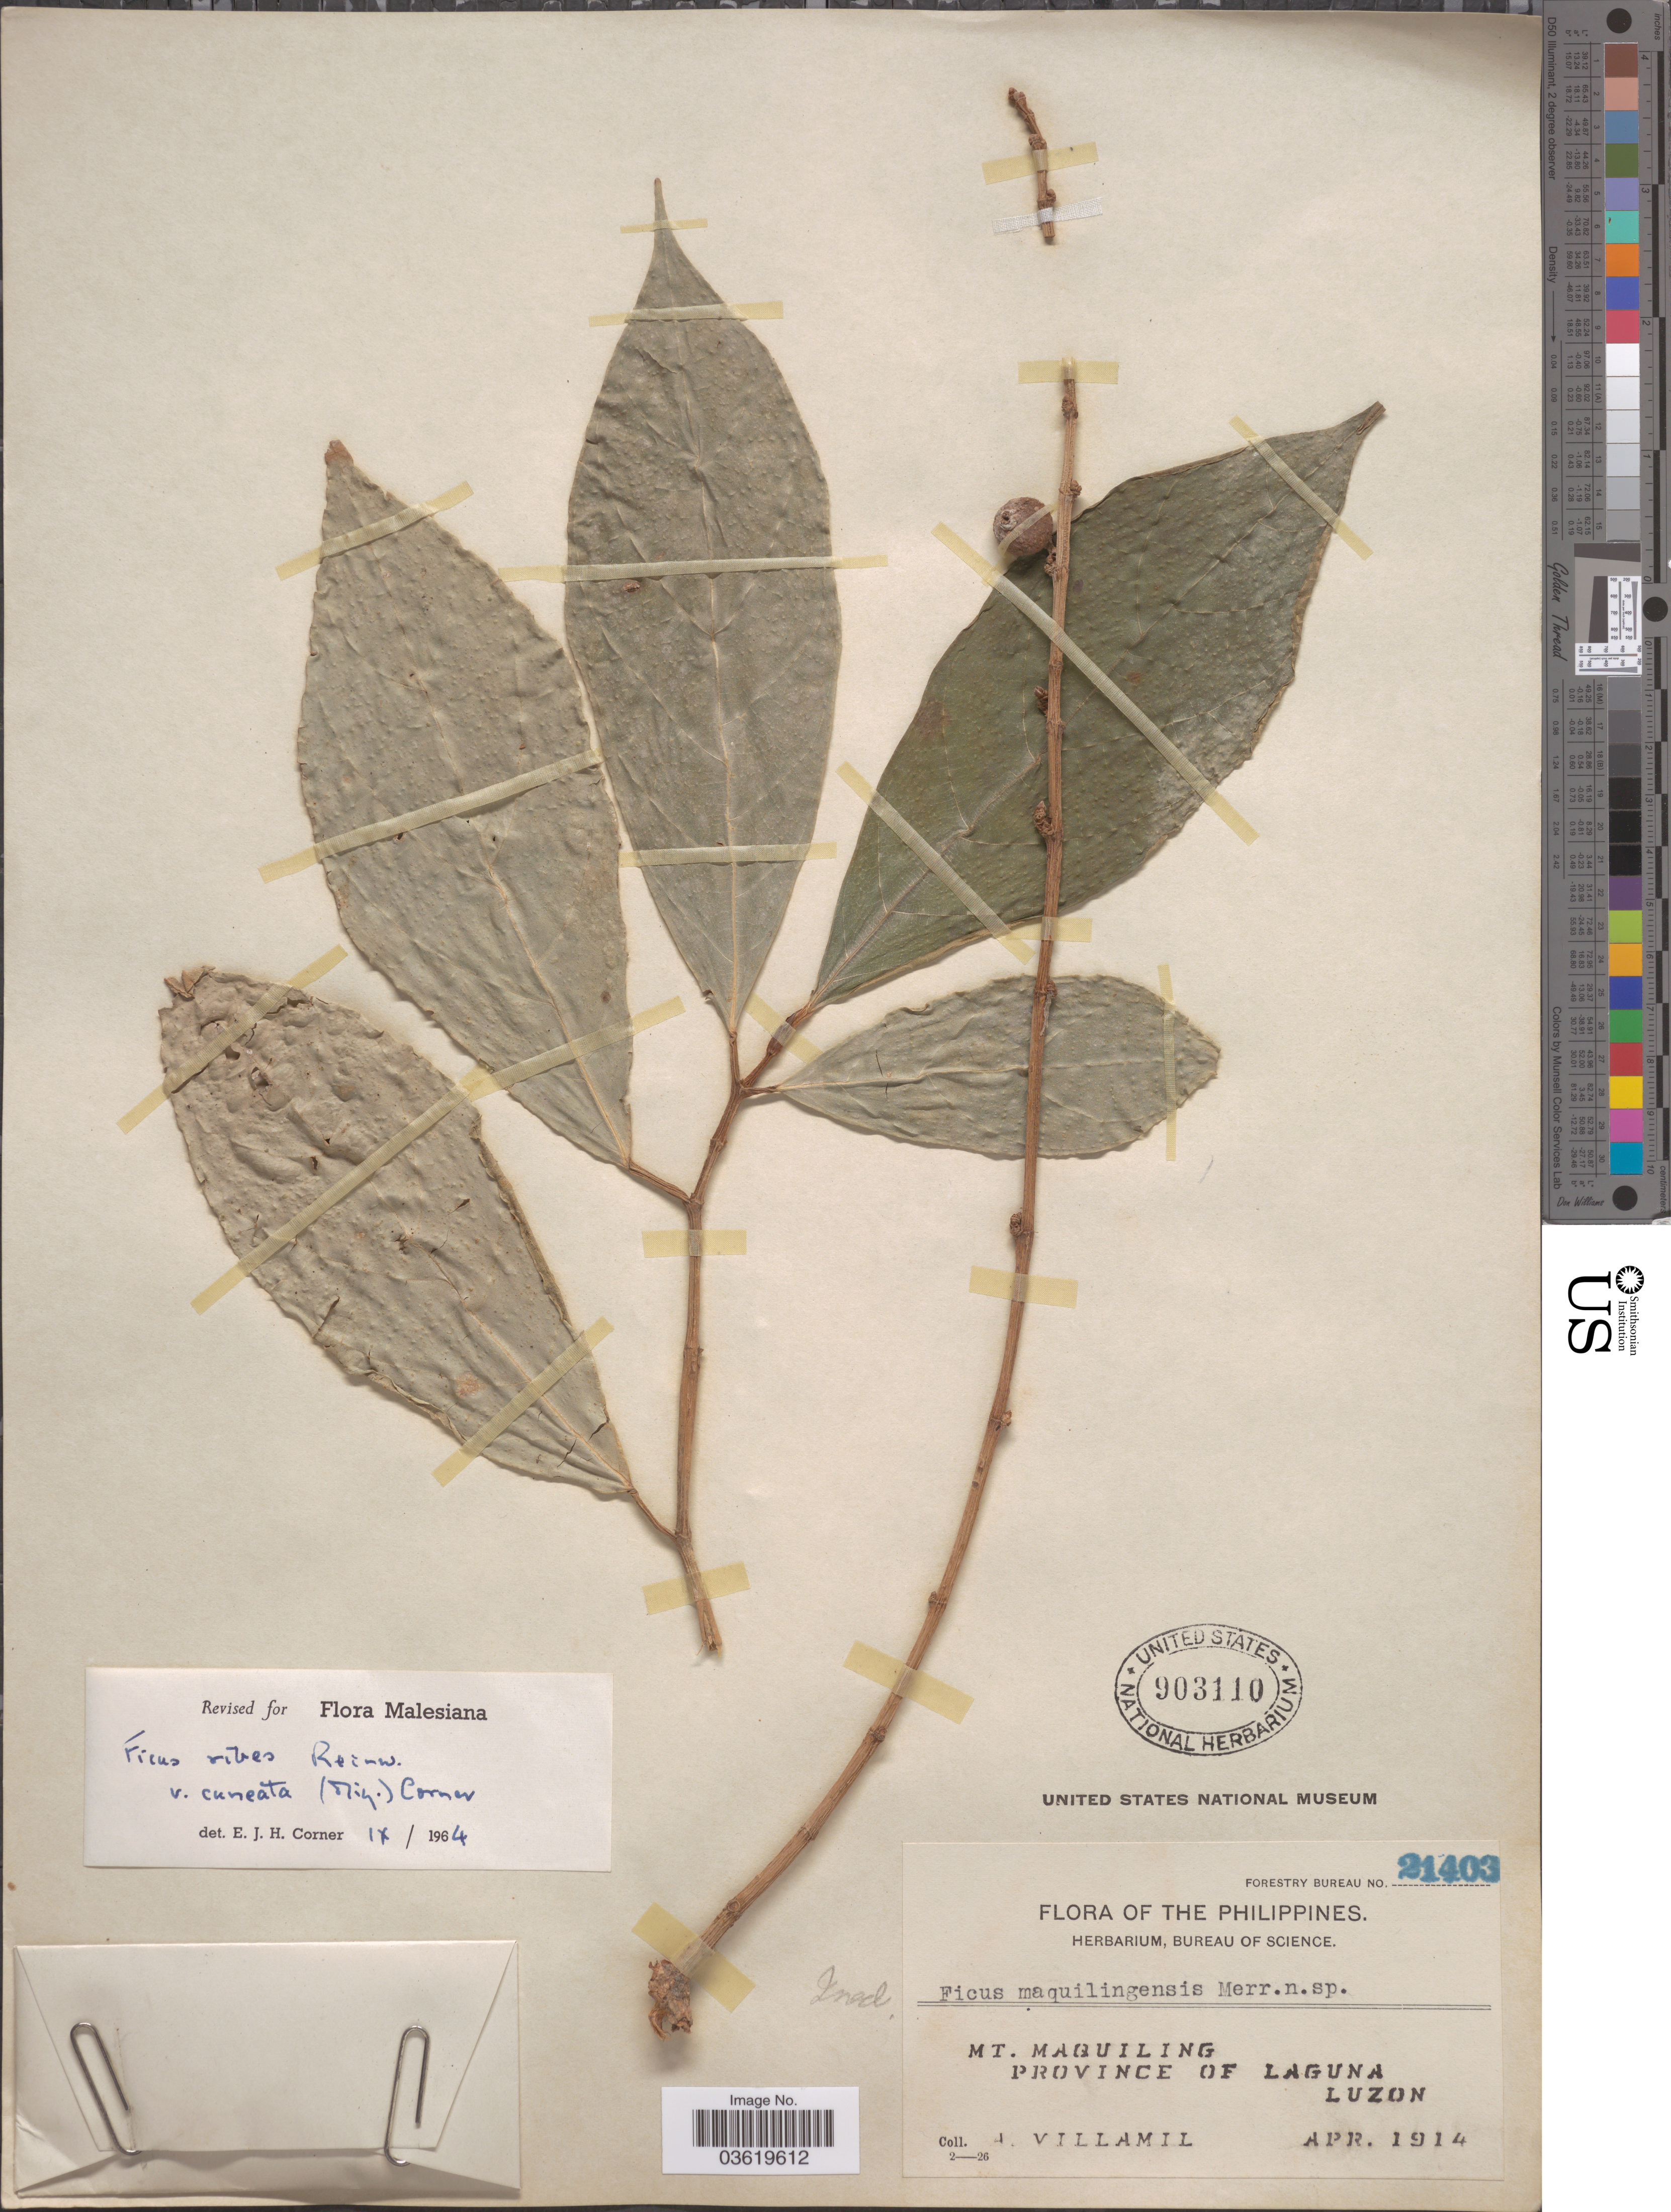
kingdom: Plantae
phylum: Tracheophyta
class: Magnoliopsida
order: Rosales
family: Moraceae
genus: Ficus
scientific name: Ficus ribes var. cuneata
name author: (Miq.) Corner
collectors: A. Villamil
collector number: Forestry Bureau 21403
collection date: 1914-04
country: Philippines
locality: Mt. Maquiling. Province of Laguna. Luzon.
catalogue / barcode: US 903110